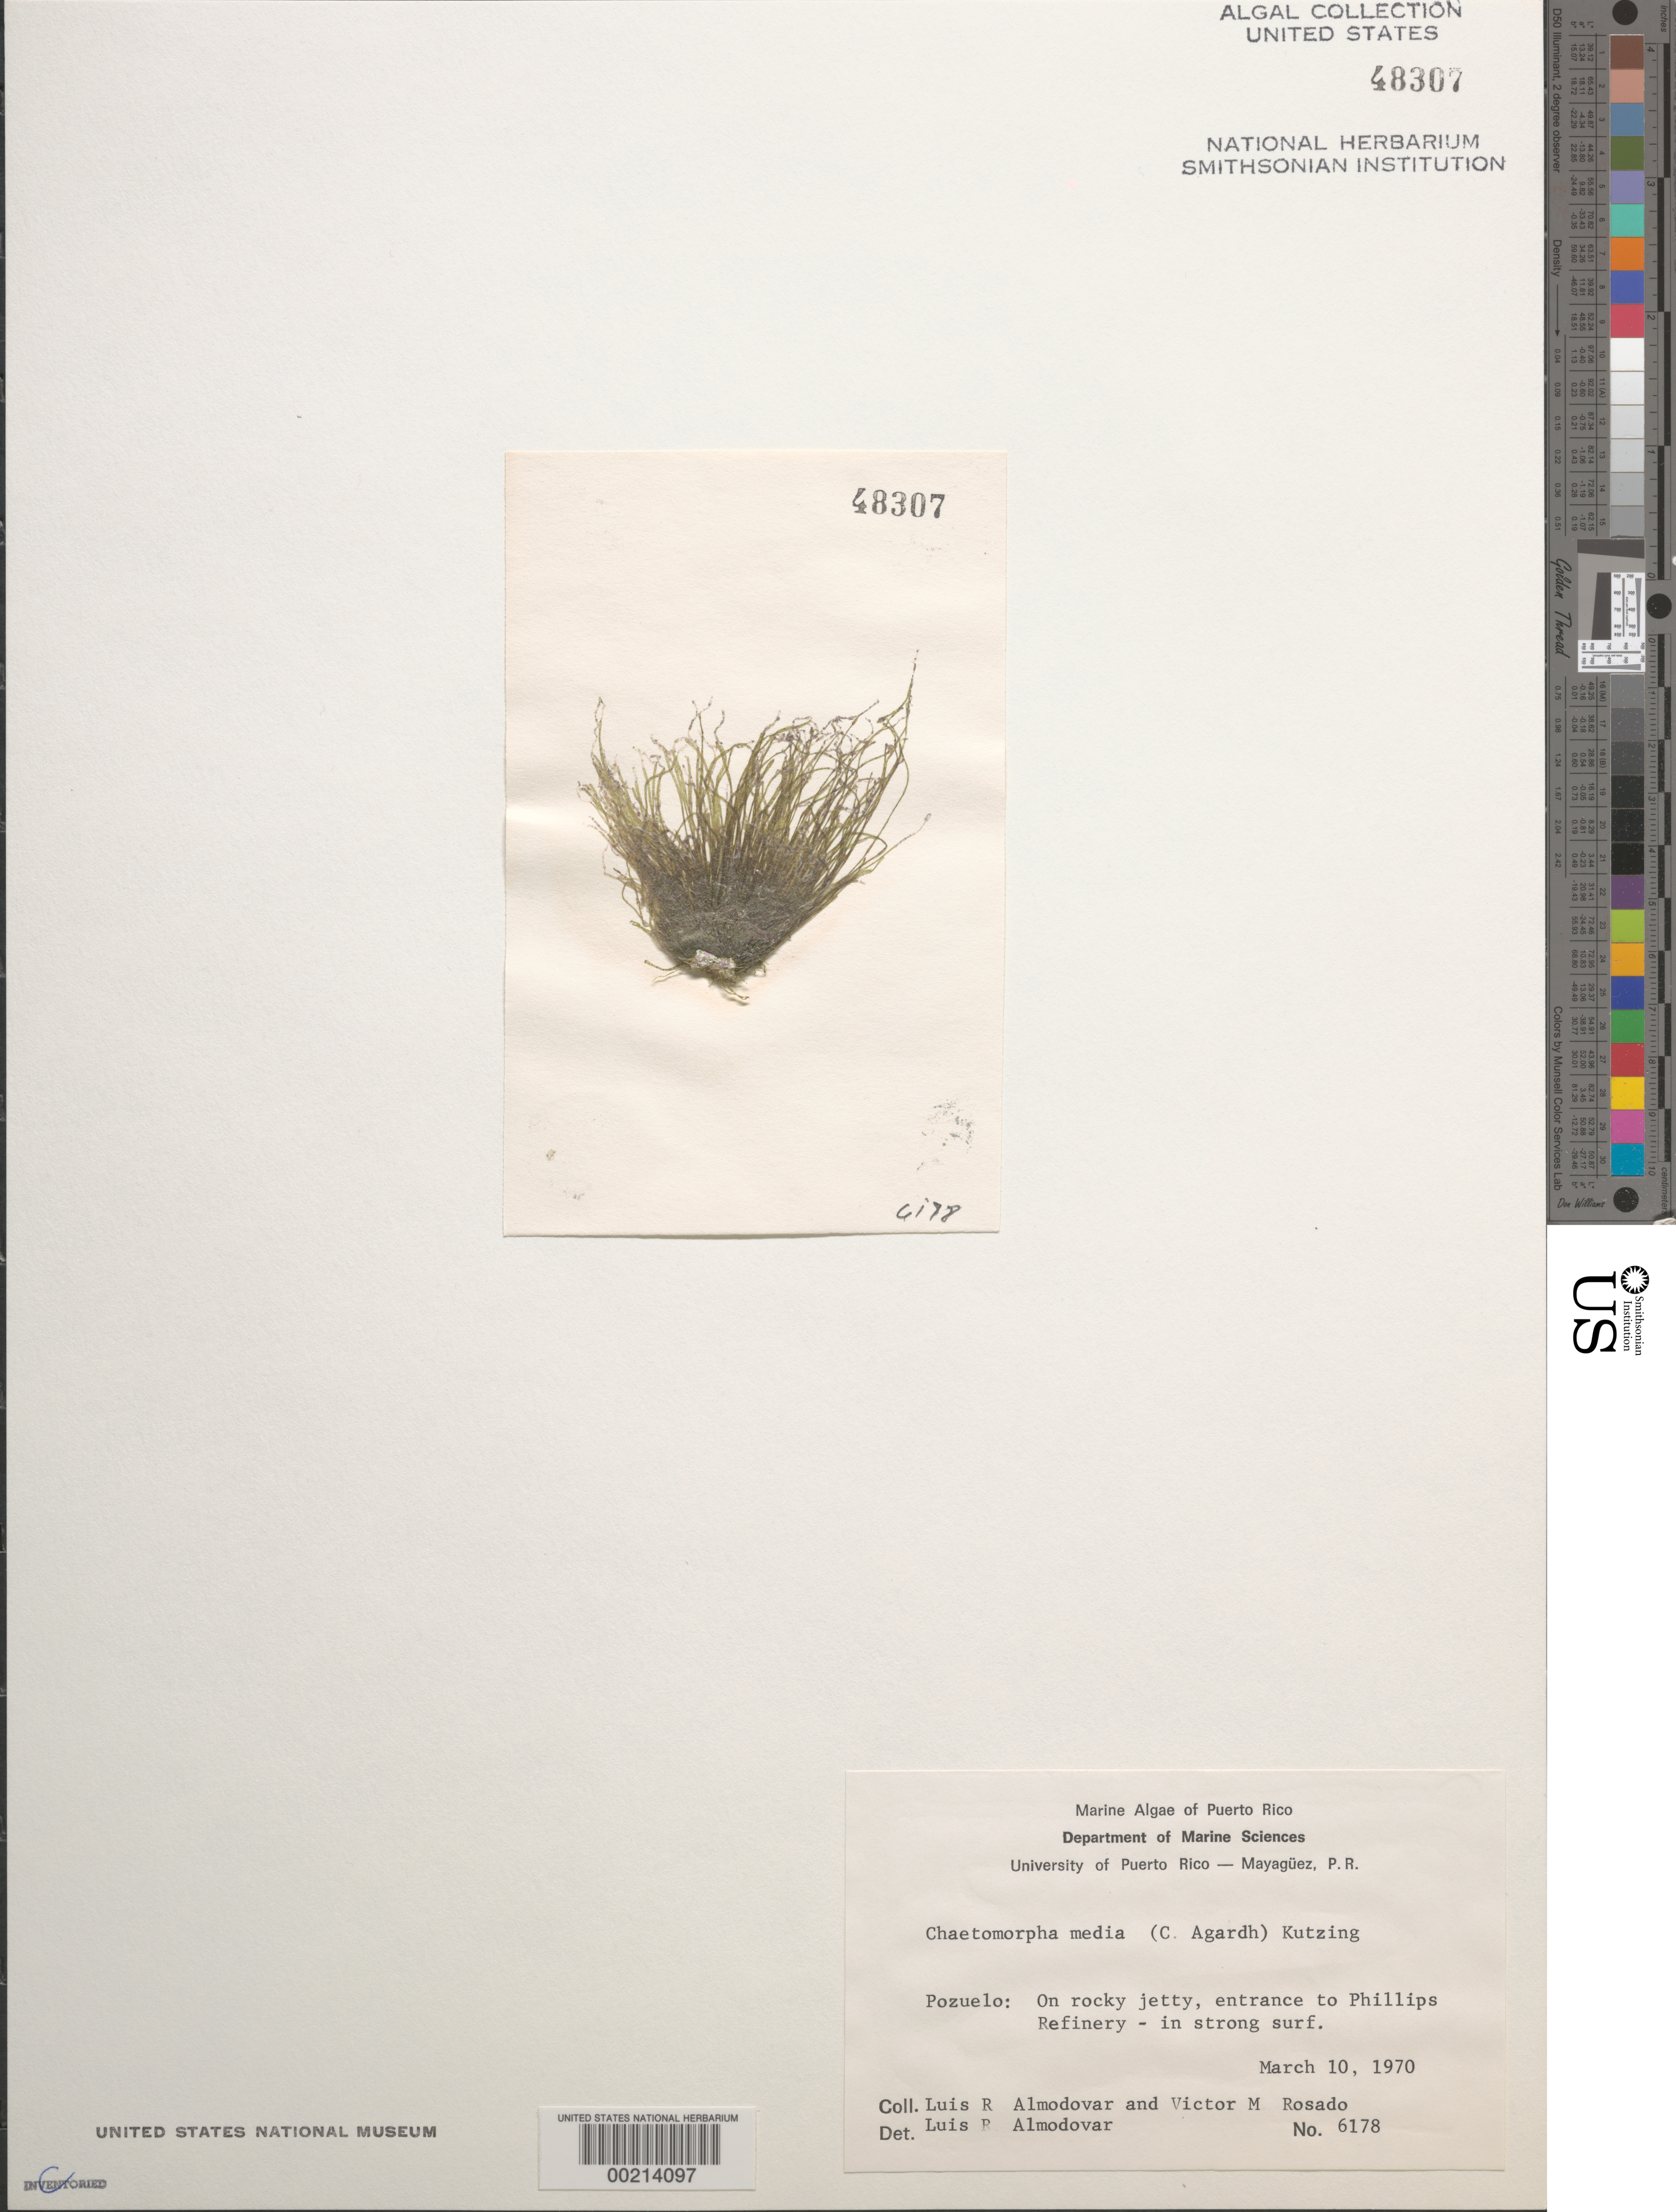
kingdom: Plantae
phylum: Chlorophyta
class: Ulvophyceae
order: Cladophorales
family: Cladophoraceae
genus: Chaetomorpha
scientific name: Chaetomorpha melagonium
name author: (F. Weber & D. Mohr) Kützing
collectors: L. Almodovar & V. Rosado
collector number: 6178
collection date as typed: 10 Mar 1970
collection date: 1970-03-10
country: Puerto Rico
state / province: Guayama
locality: Pozuelo, Phillips Refinery entrance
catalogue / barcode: US 48307